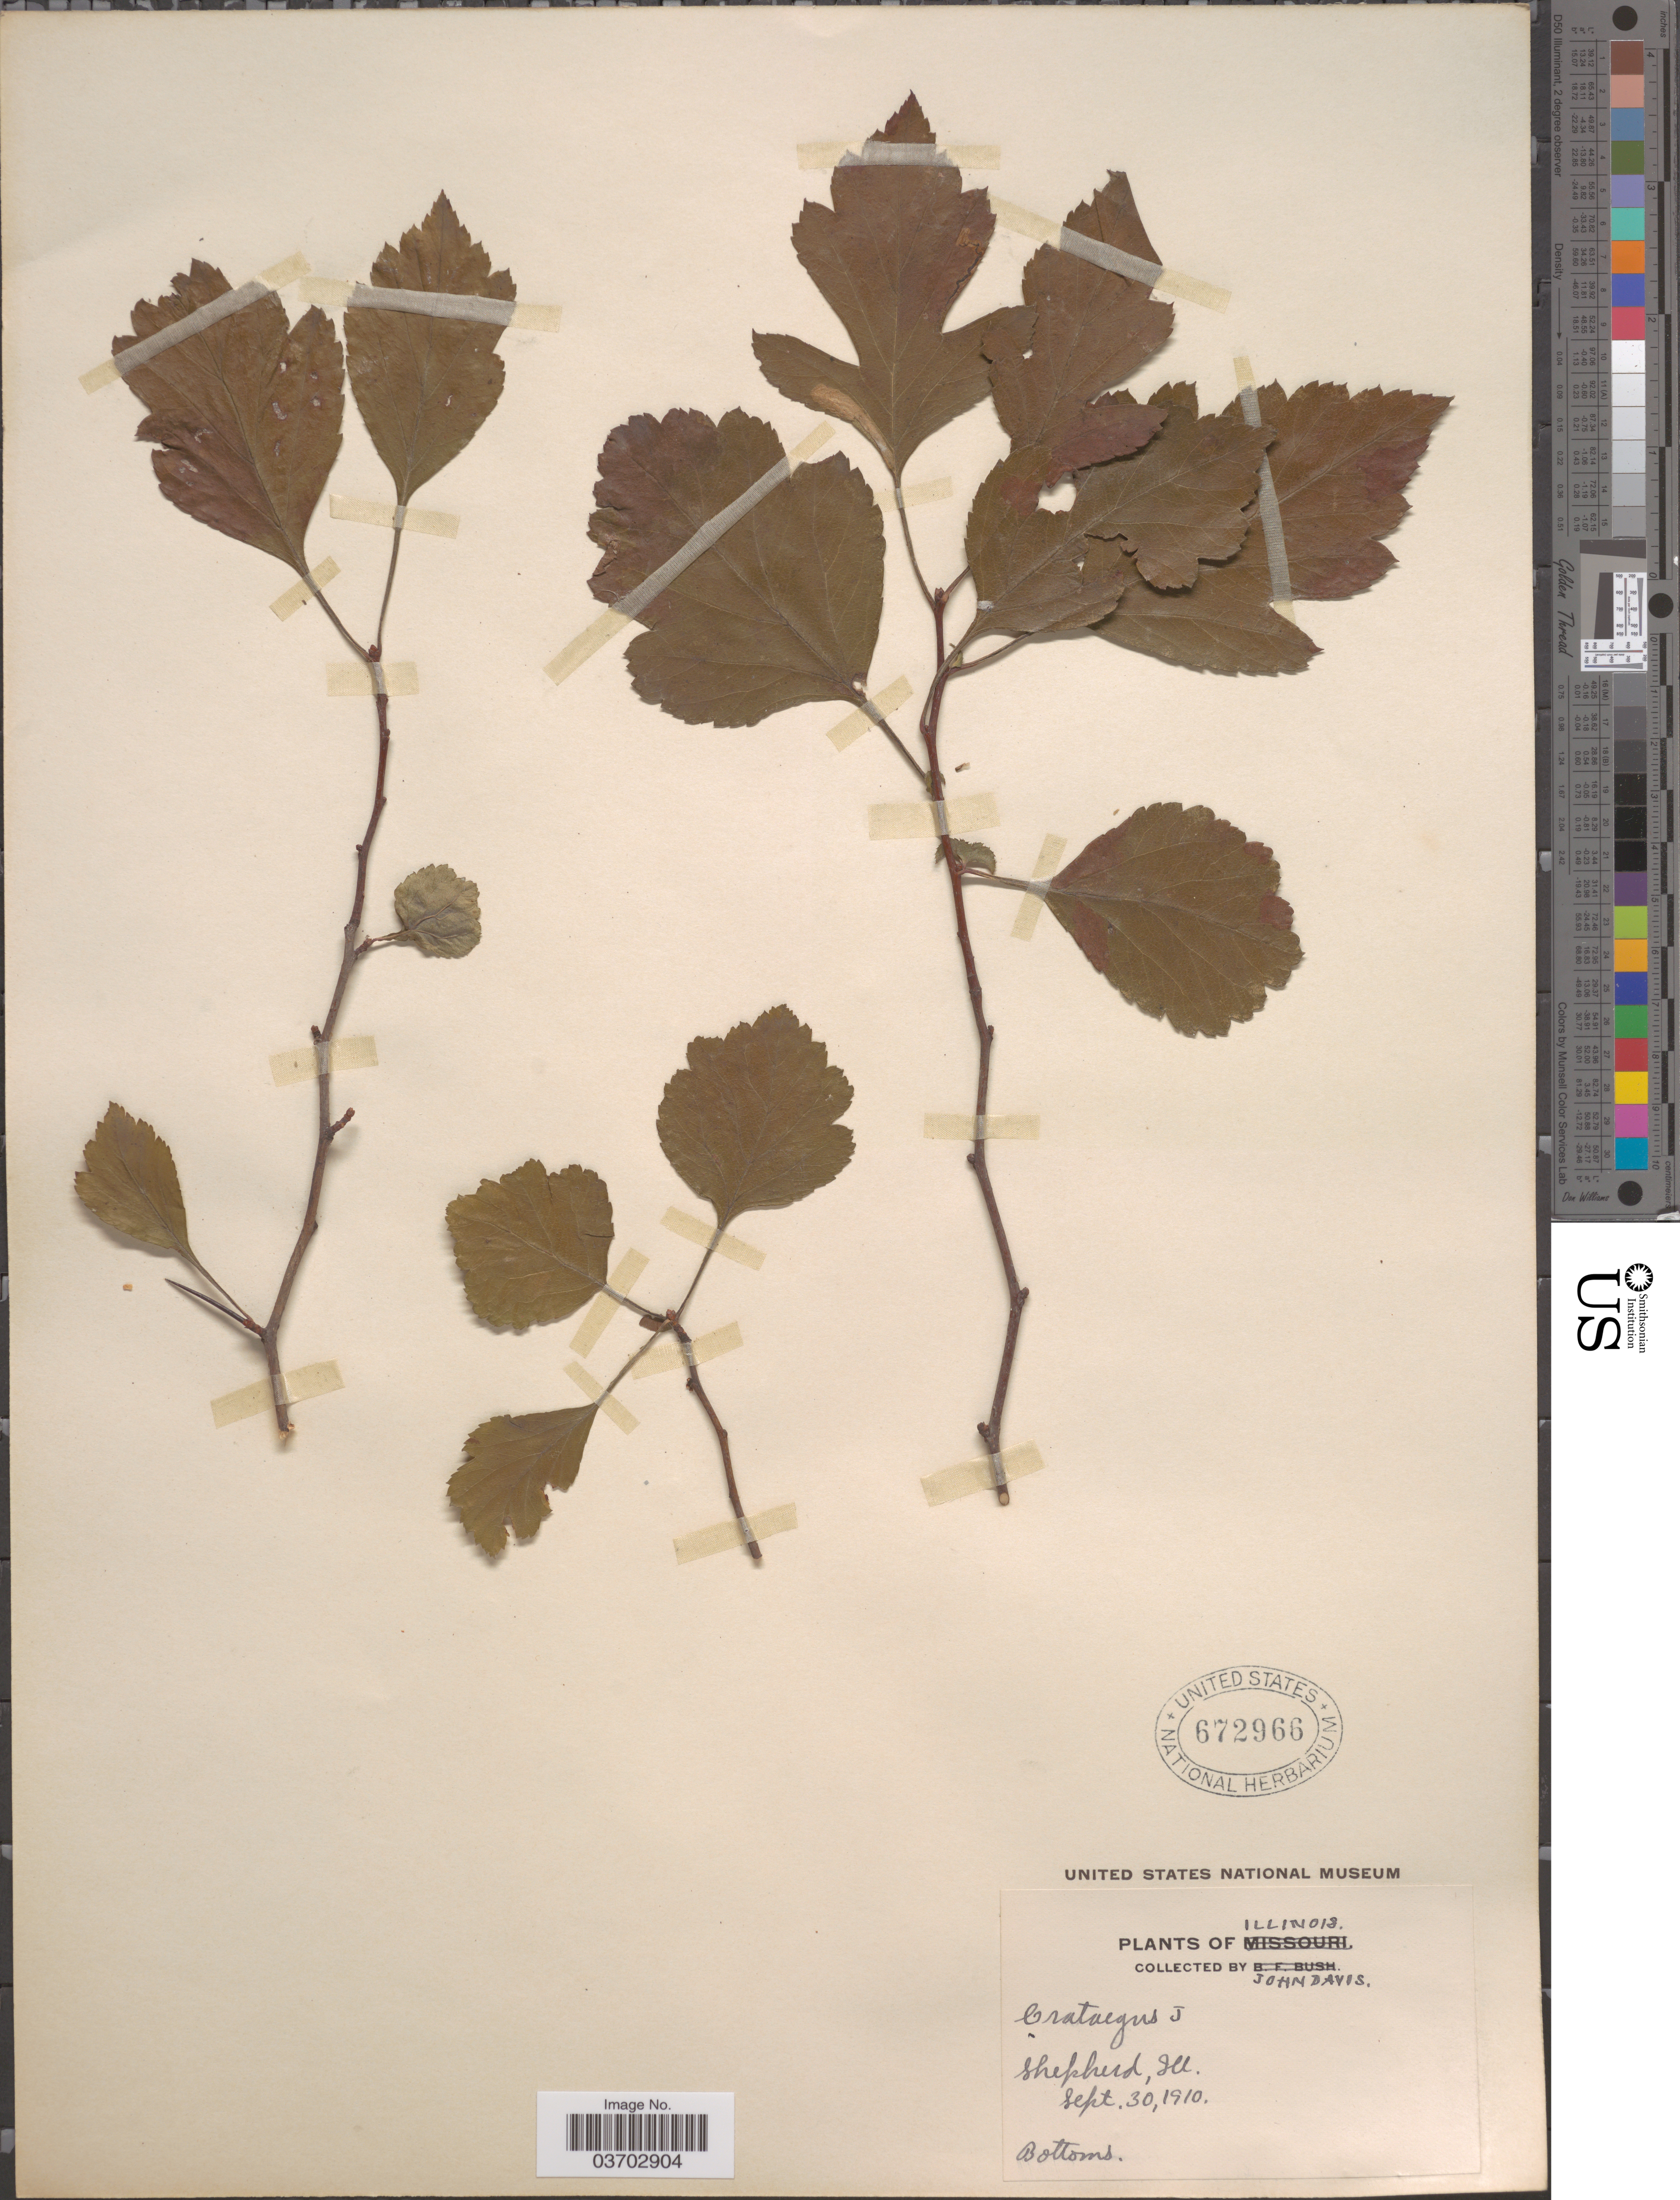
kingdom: Plantae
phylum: Tracheophyta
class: Magnoliopsida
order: Rosales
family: Rosaceae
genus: Crataegus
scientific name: Crataegus sp.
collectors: J. Davis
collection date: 1910-09-30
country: United States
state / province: Illinois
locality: Shepherd.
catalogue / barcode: US 672966